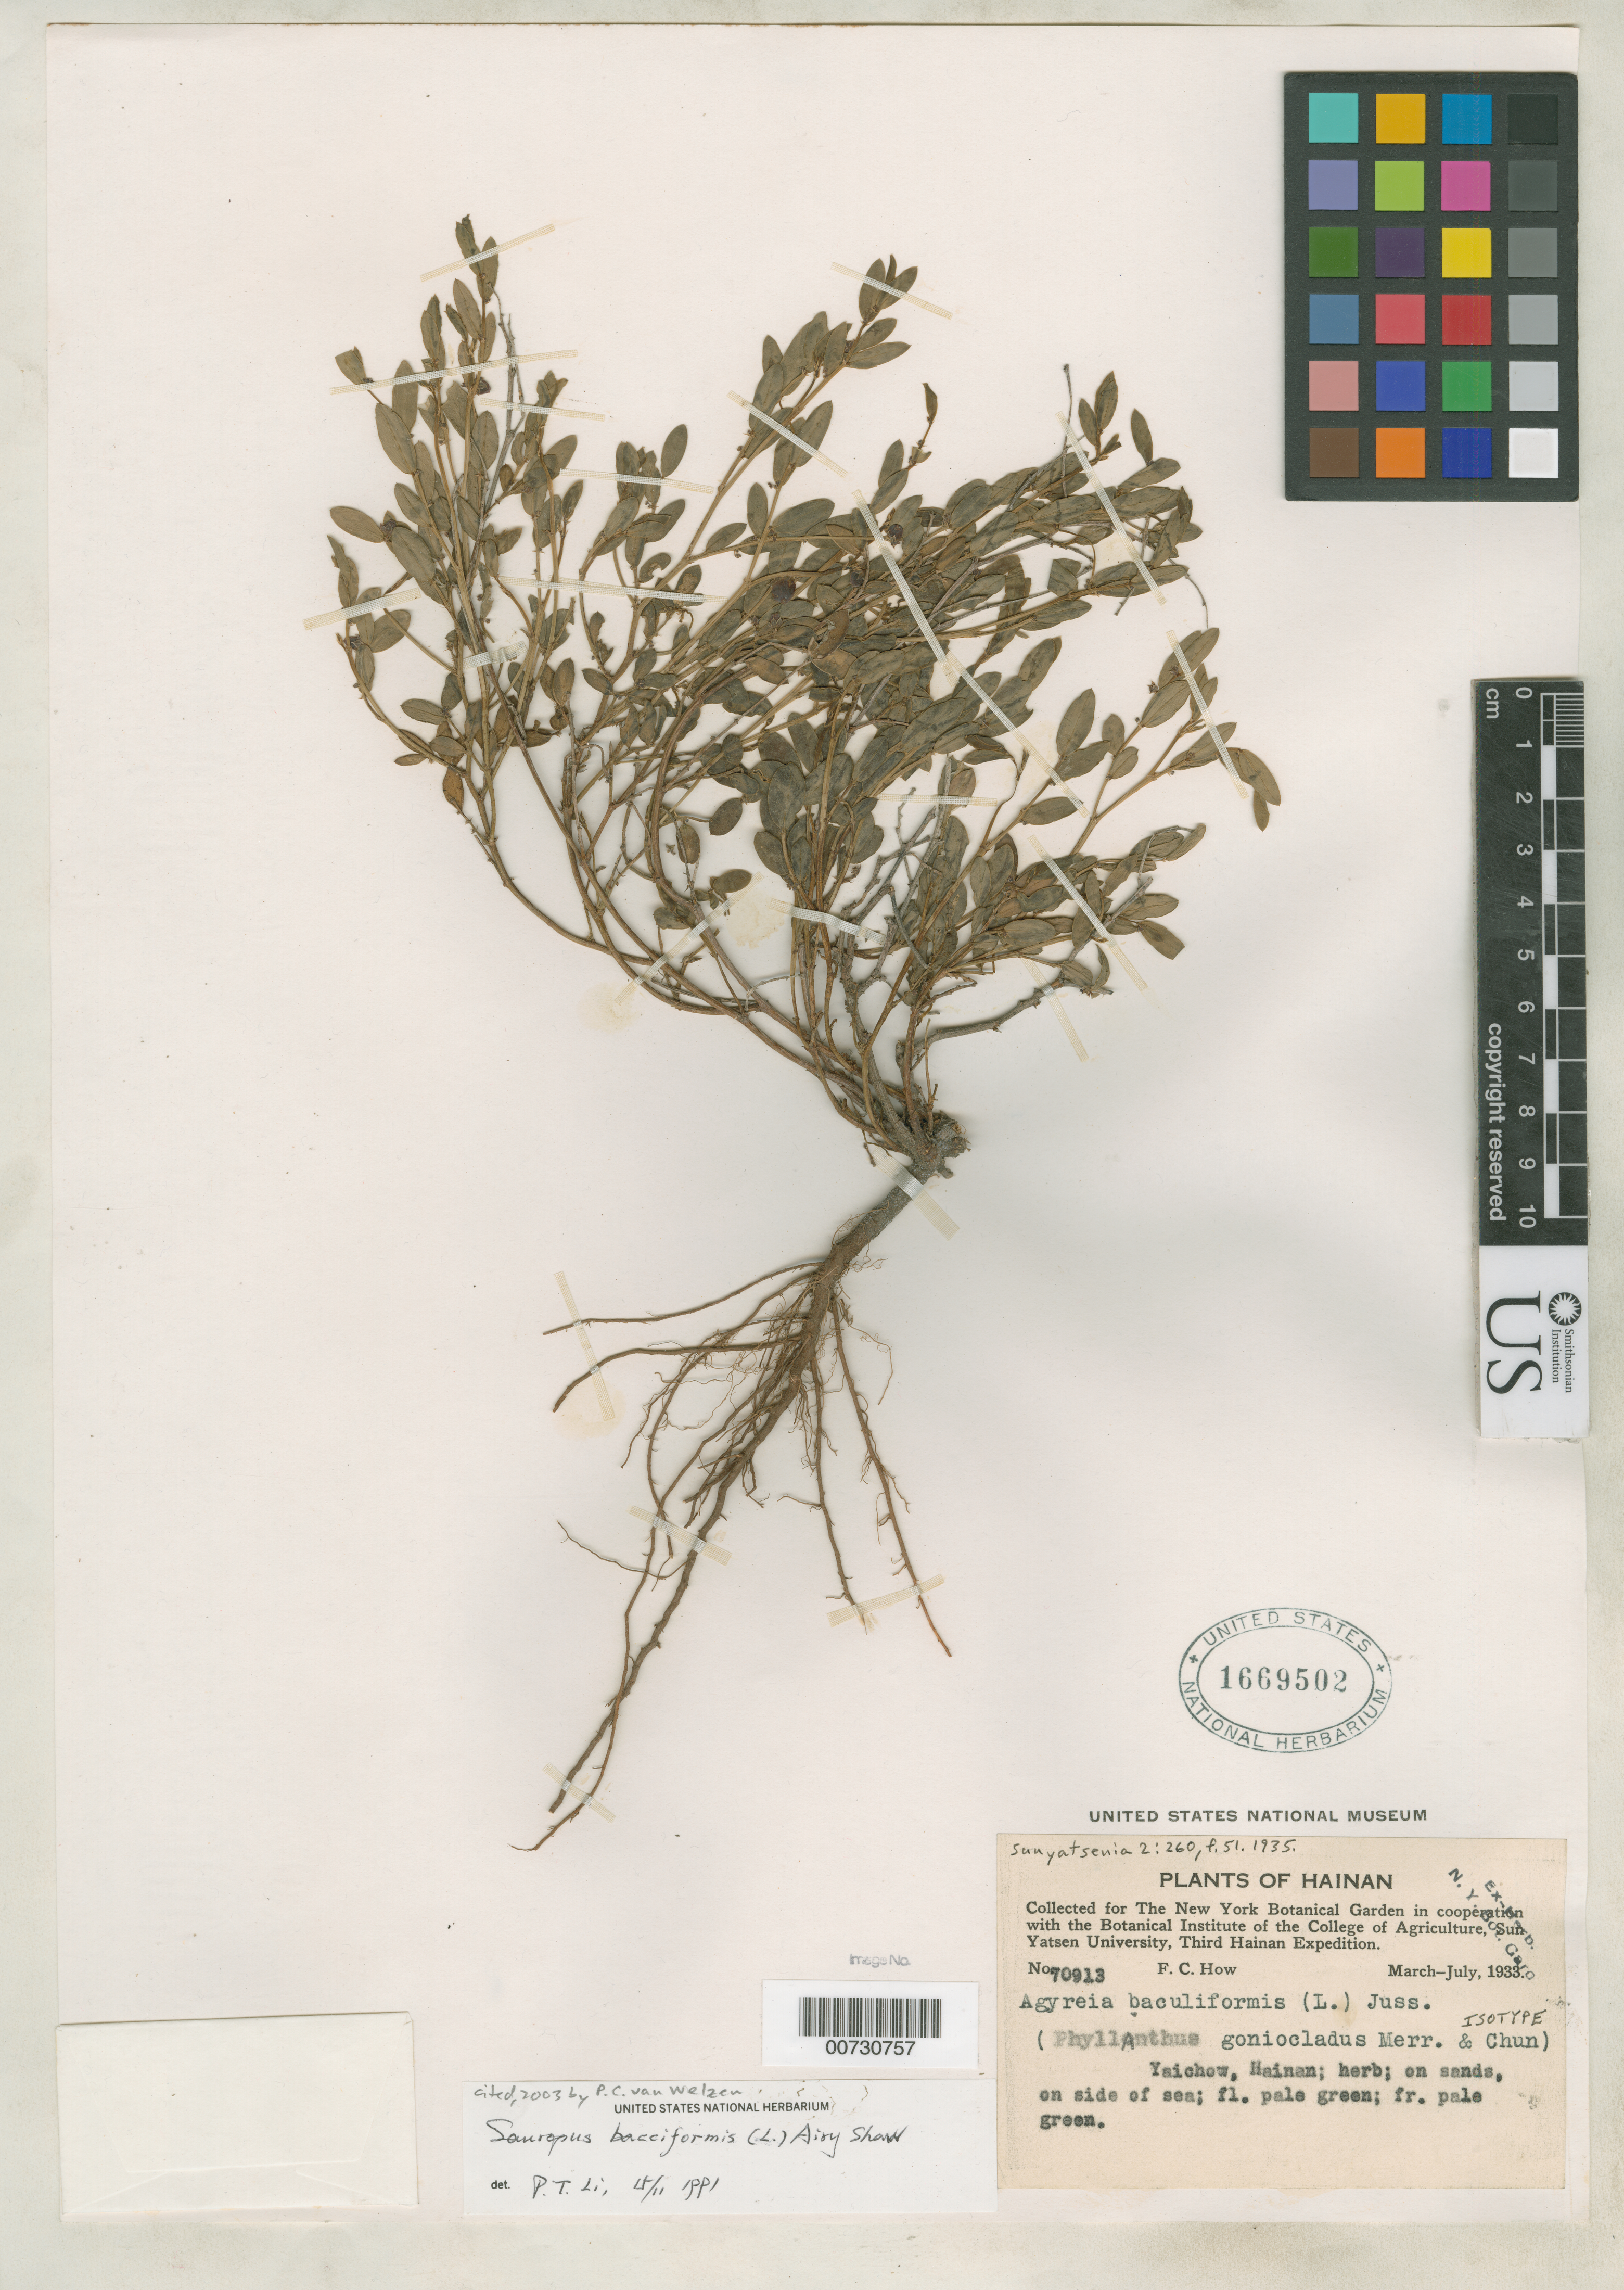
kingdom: Plantae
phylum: Tracheophyta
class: Magnoliopsida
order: Malpighiales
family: Phyllanthaceae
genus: Phyllanthus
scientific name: Phyllanthus goniocladus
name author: Merr. & Chun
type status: Isotype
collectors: F. How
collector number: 70913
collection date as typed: Mar 1933 to -- Jul 1933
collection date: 1933-03/1933-07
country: China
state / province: Guangdong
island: Hainan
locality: Yaichow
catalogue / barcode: US 1669502